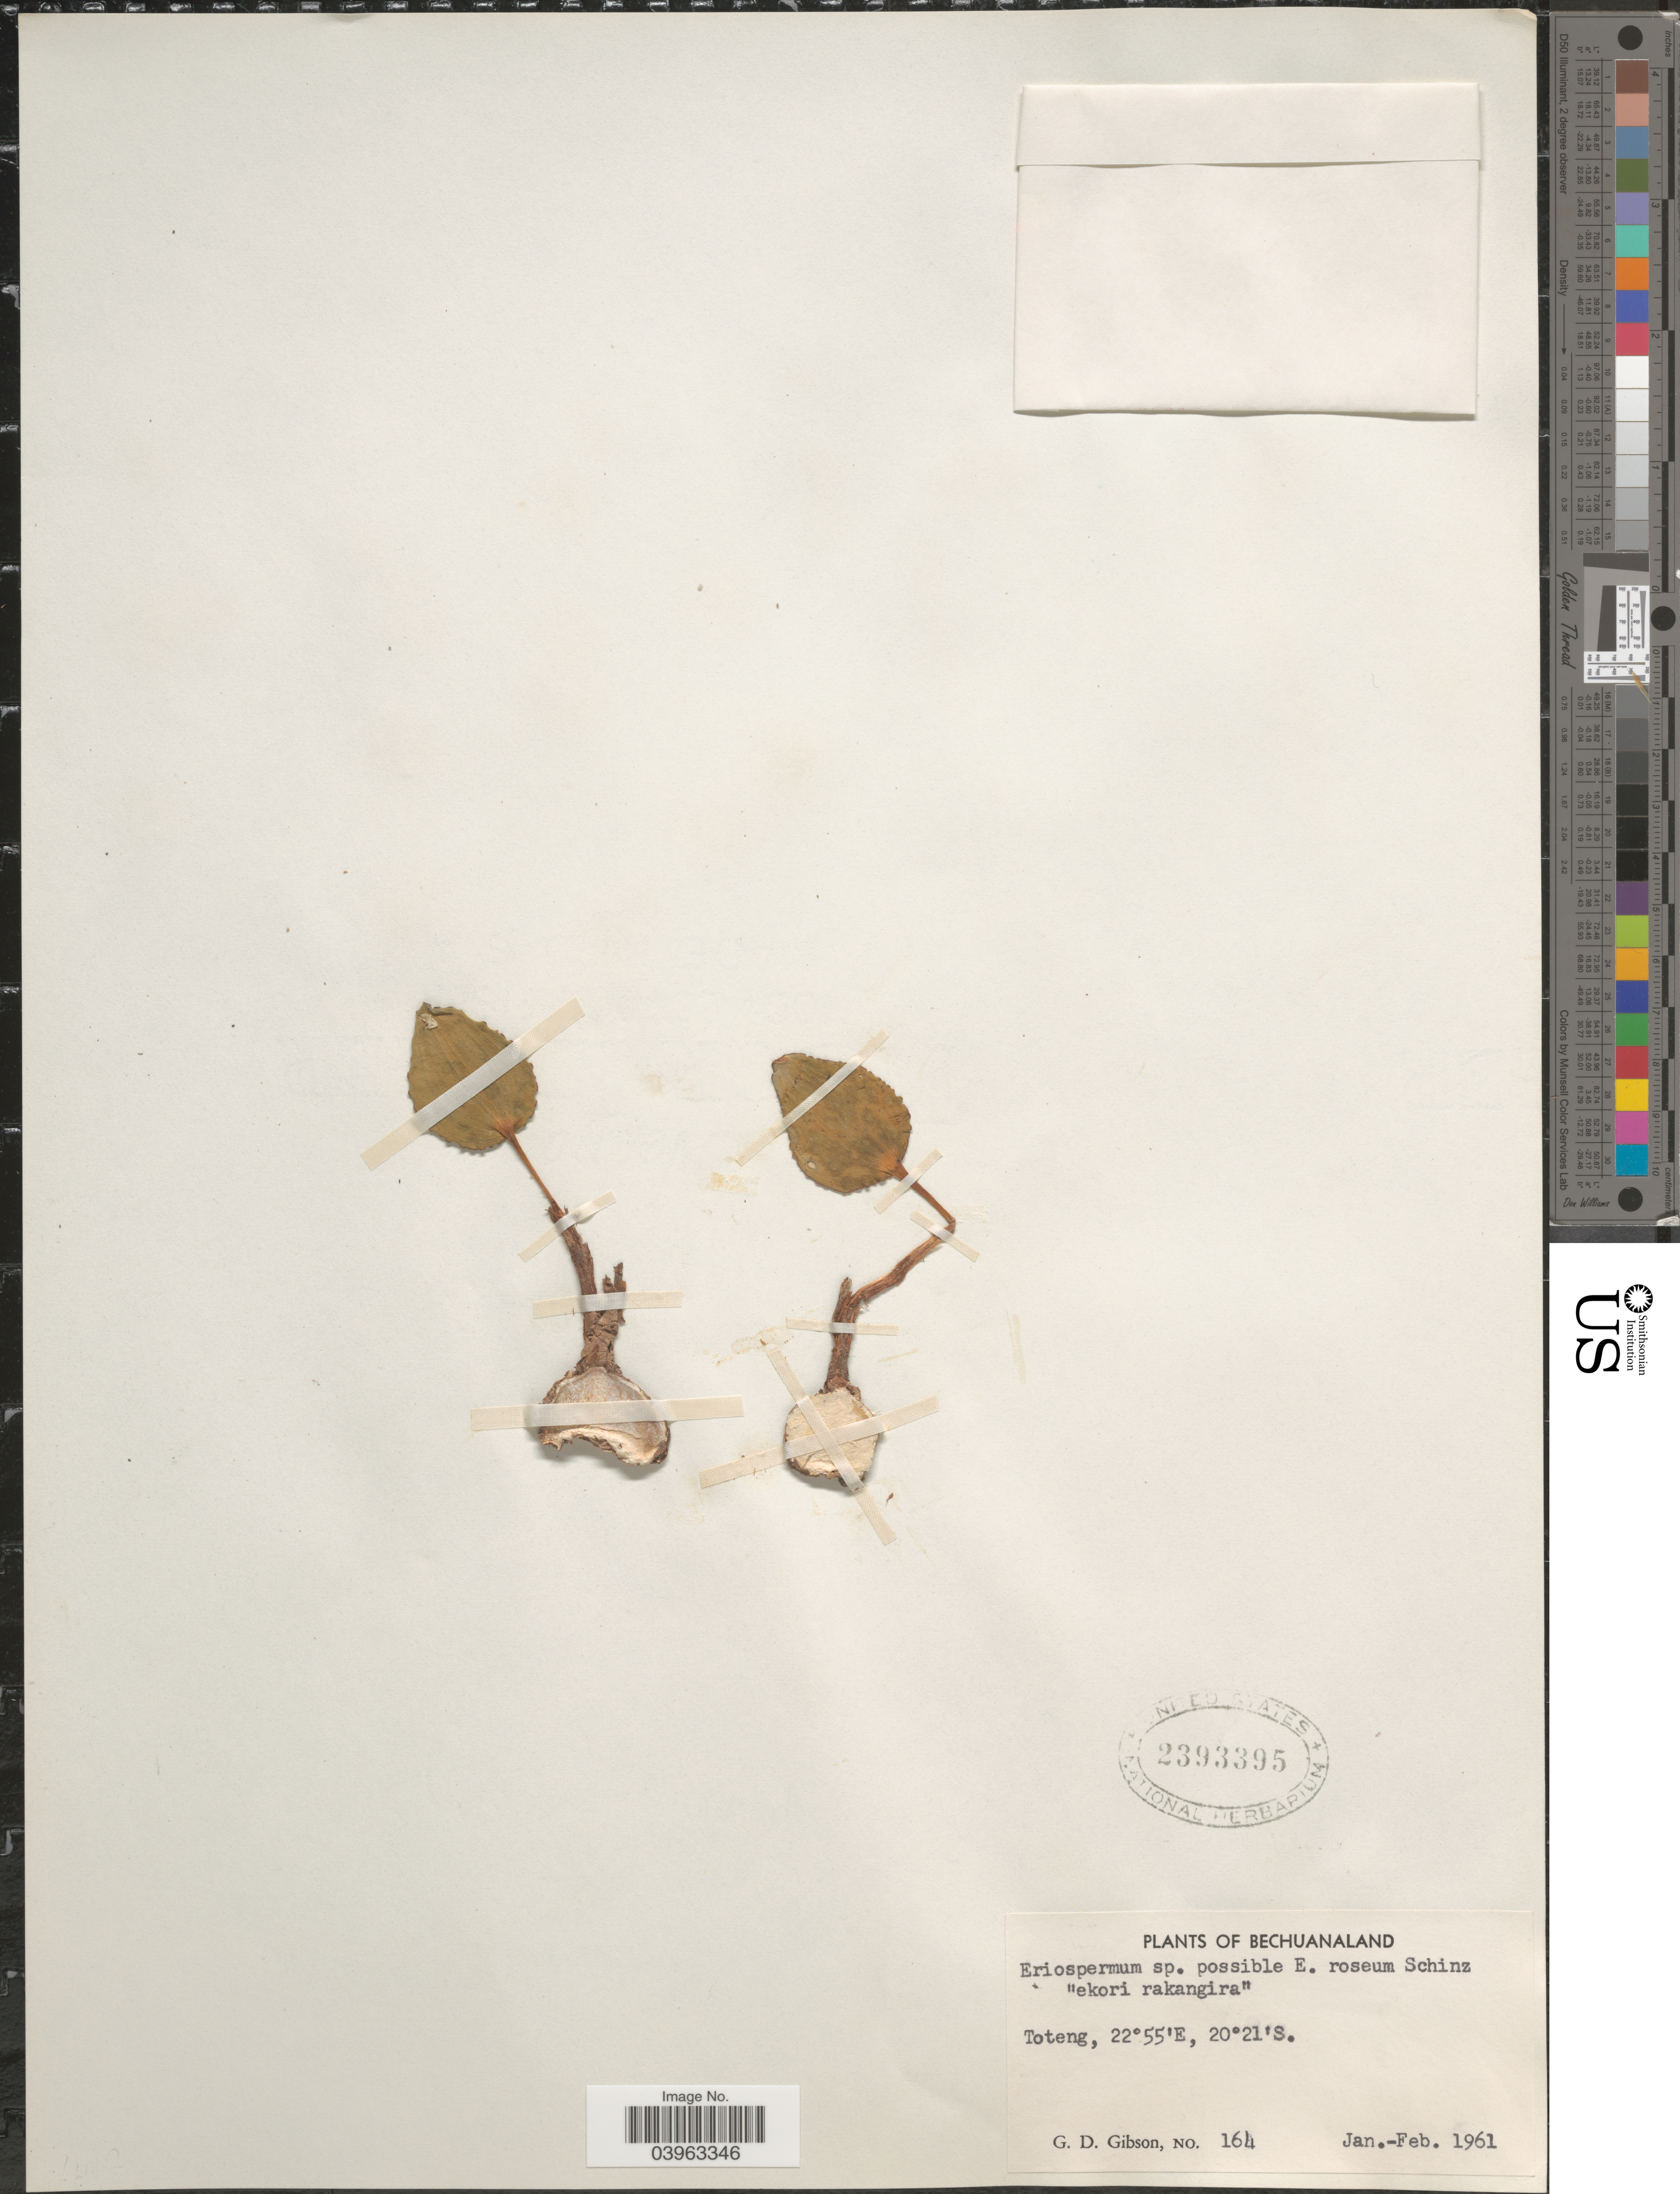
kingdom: Plantae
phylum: Tracheophyta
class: Liliopsida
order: Asparagales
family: Asparagaceae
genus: Eriospermum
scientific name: Eriospermum sp.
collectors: G. D. Gibson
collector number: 164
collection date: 1961-01/1961-02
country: Botswana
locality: Bechuanaland. Toteng.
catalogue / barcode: US 2393395